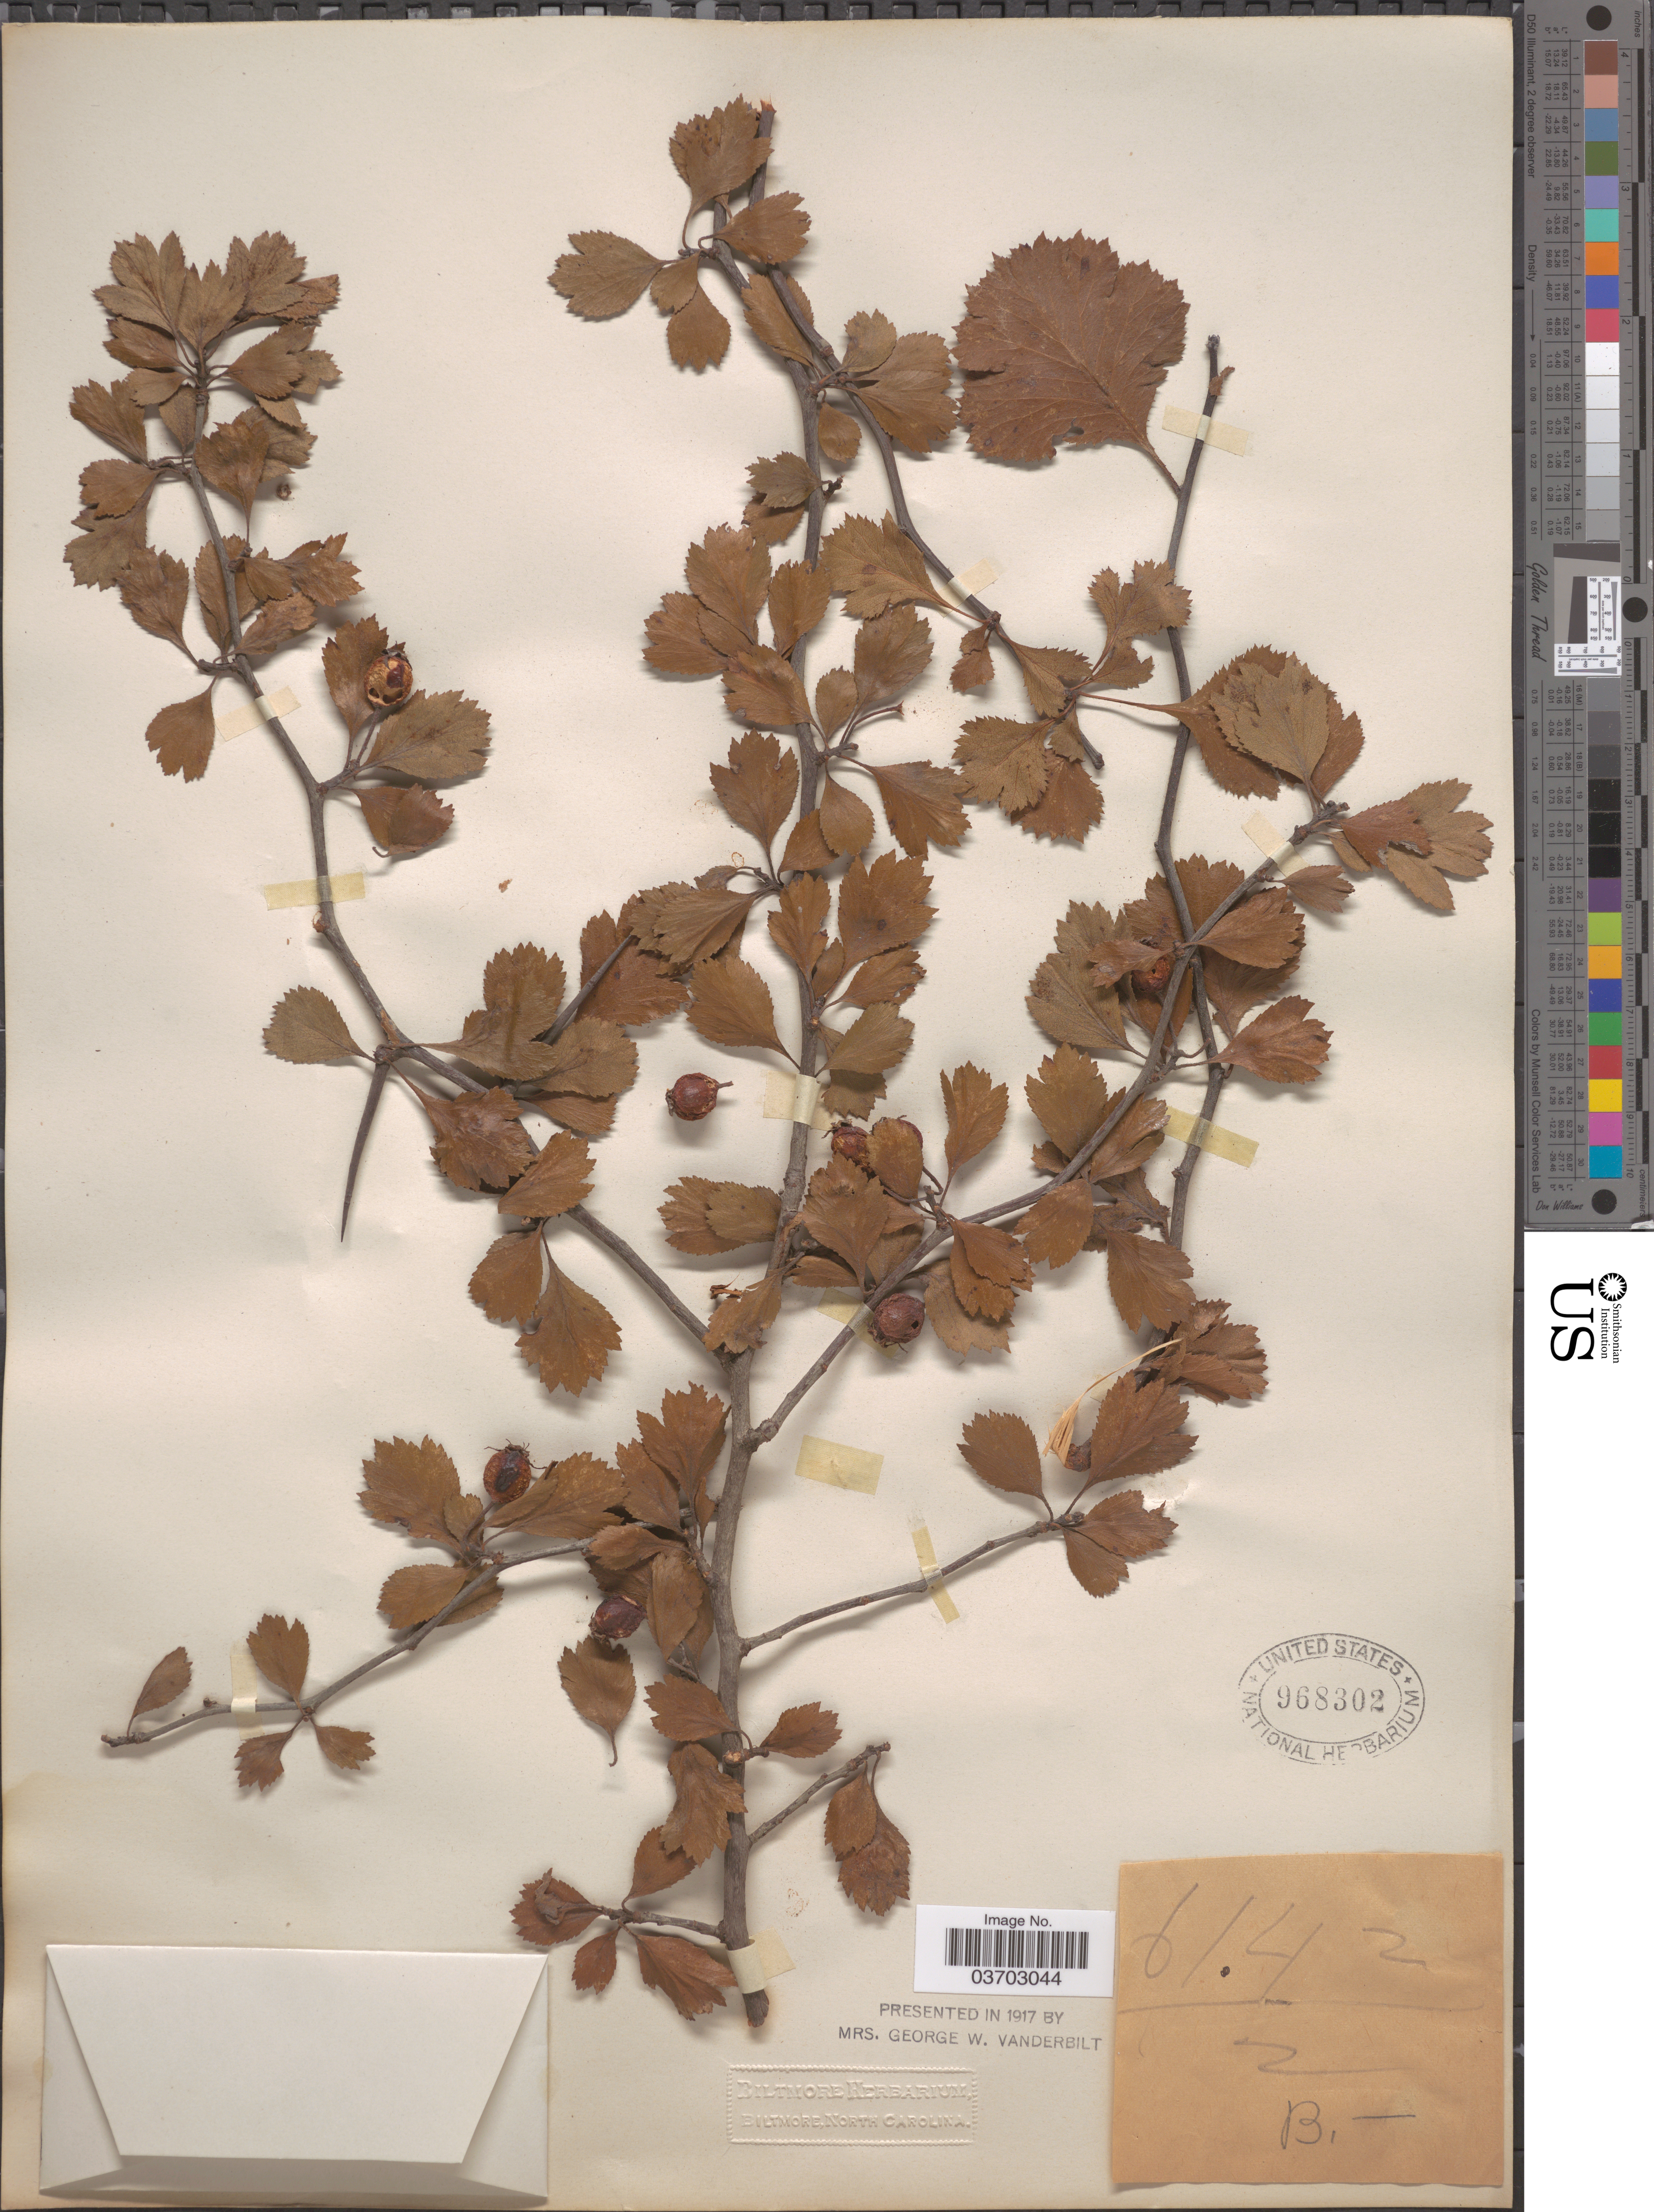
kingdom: Plantae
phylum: Tracheophyta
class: Magnoliopsida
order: Rosales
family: Rosaceae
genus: Crataegus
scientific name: Crataegus sp.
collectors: ex herb. Biltmore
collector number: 614²/2B*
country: United States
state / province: North Carolina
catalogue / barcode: US 968302